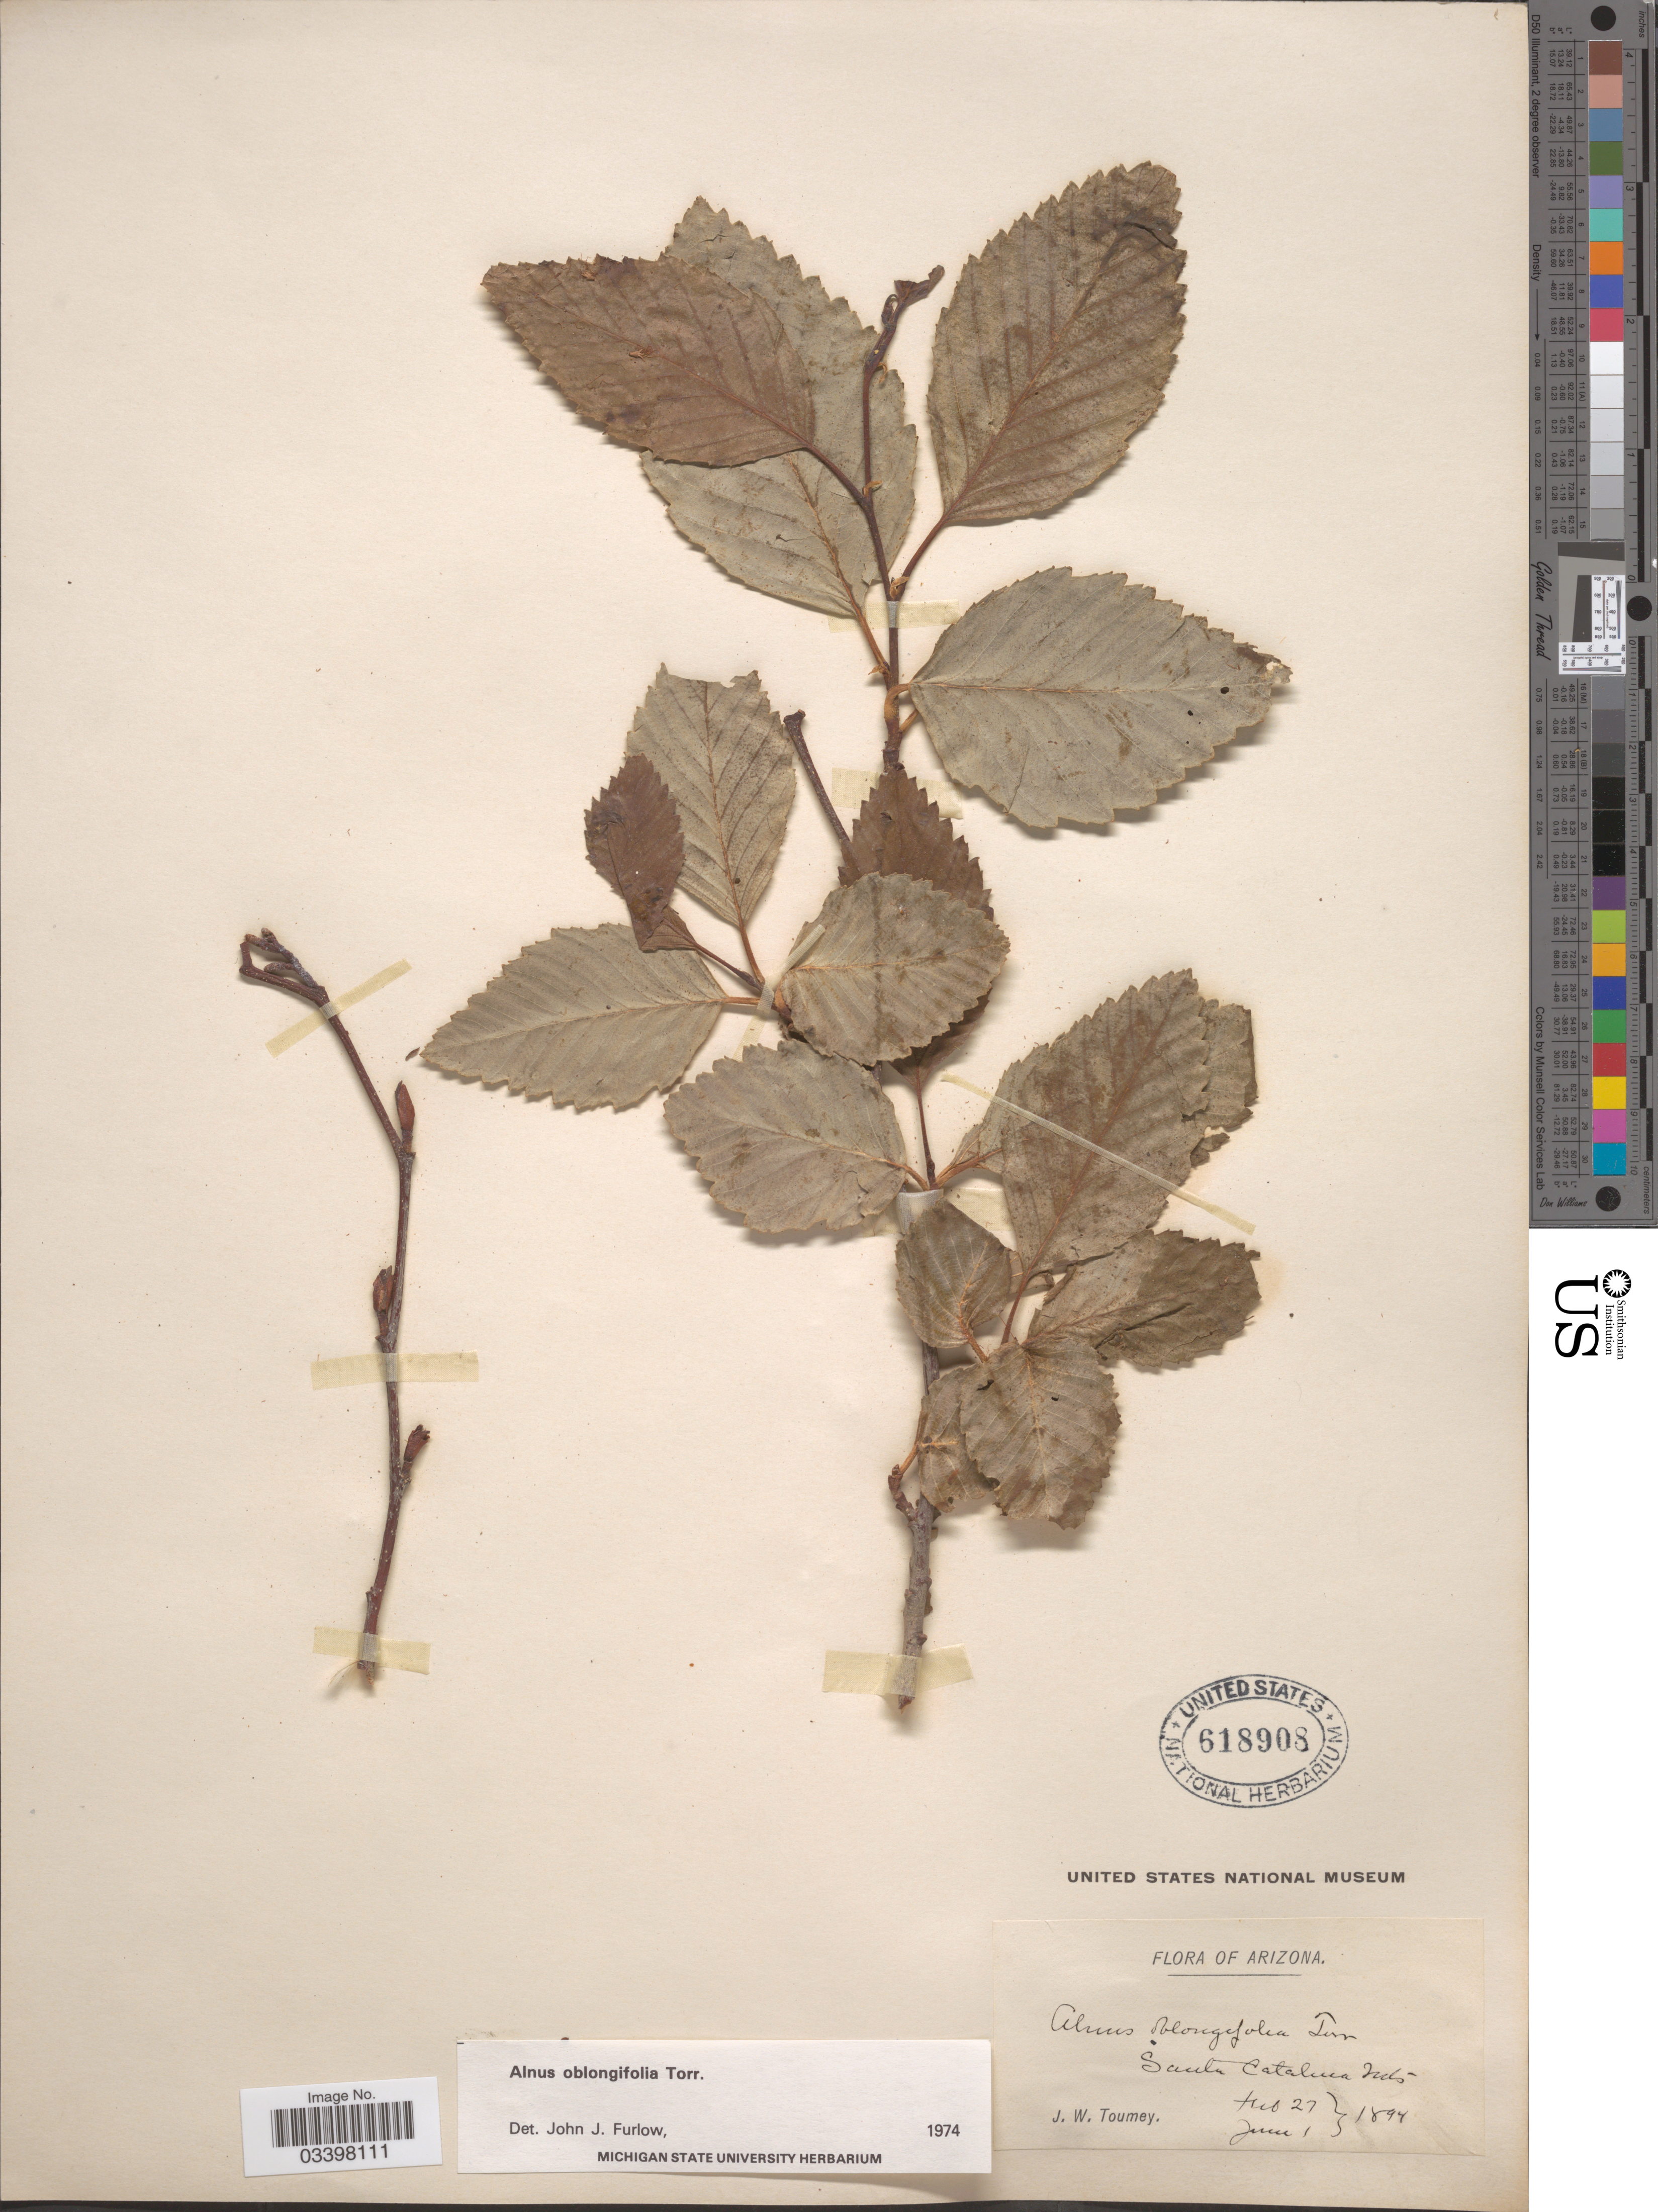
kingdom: Plantae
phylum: Tracheophyta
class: Magnoliopsida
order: Fagales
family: Betulaceae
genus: Alnus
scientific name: Alnus oblongifolia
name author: Torr. in Emory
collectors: J. W. Toumey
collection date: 1894-02-27/1894-06-01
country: United States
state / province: Arizona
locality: Santa Catalina Mts.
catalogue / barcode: US 618908